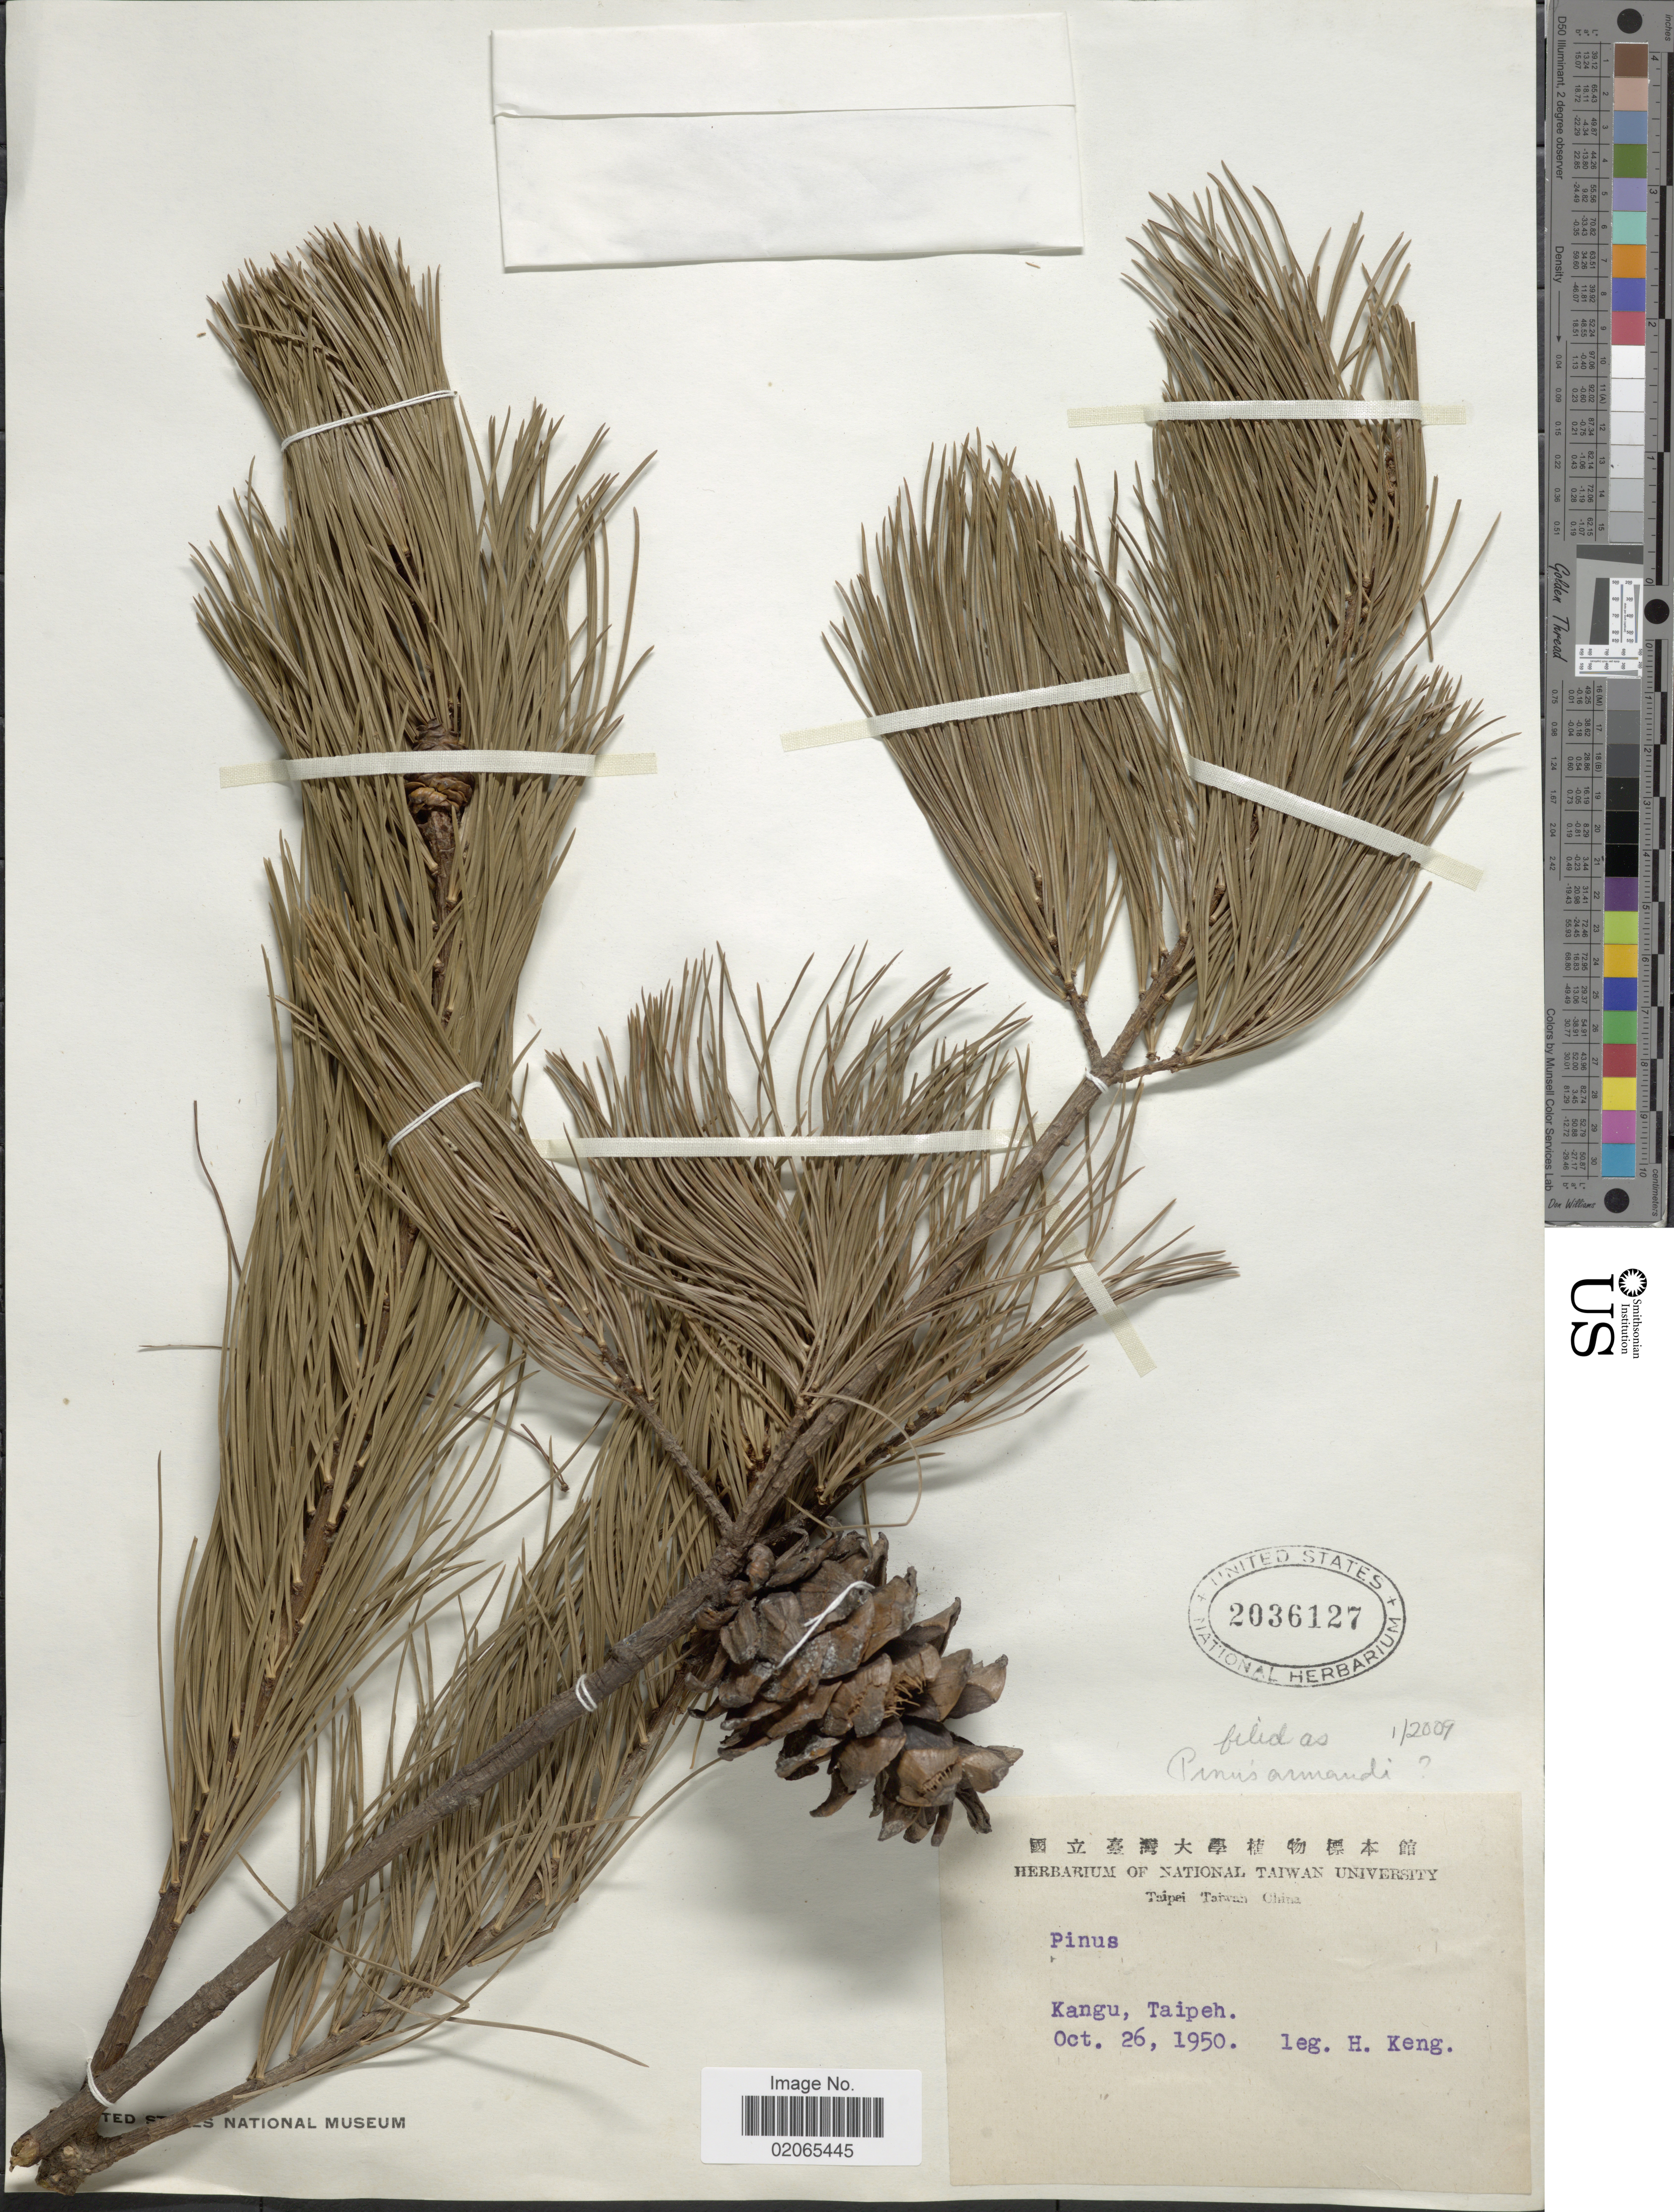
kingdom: Plantae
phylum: Tracheophyta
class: Pinopsida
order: Pinales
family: Pinaceae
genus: Pinus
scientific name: Pinus armandii var. masteriana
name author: (Hayata) Hayata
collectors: H. Keng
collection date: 1950-10-26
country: Taiwan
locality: Kangu, Taipeh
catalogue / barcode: US 2036127